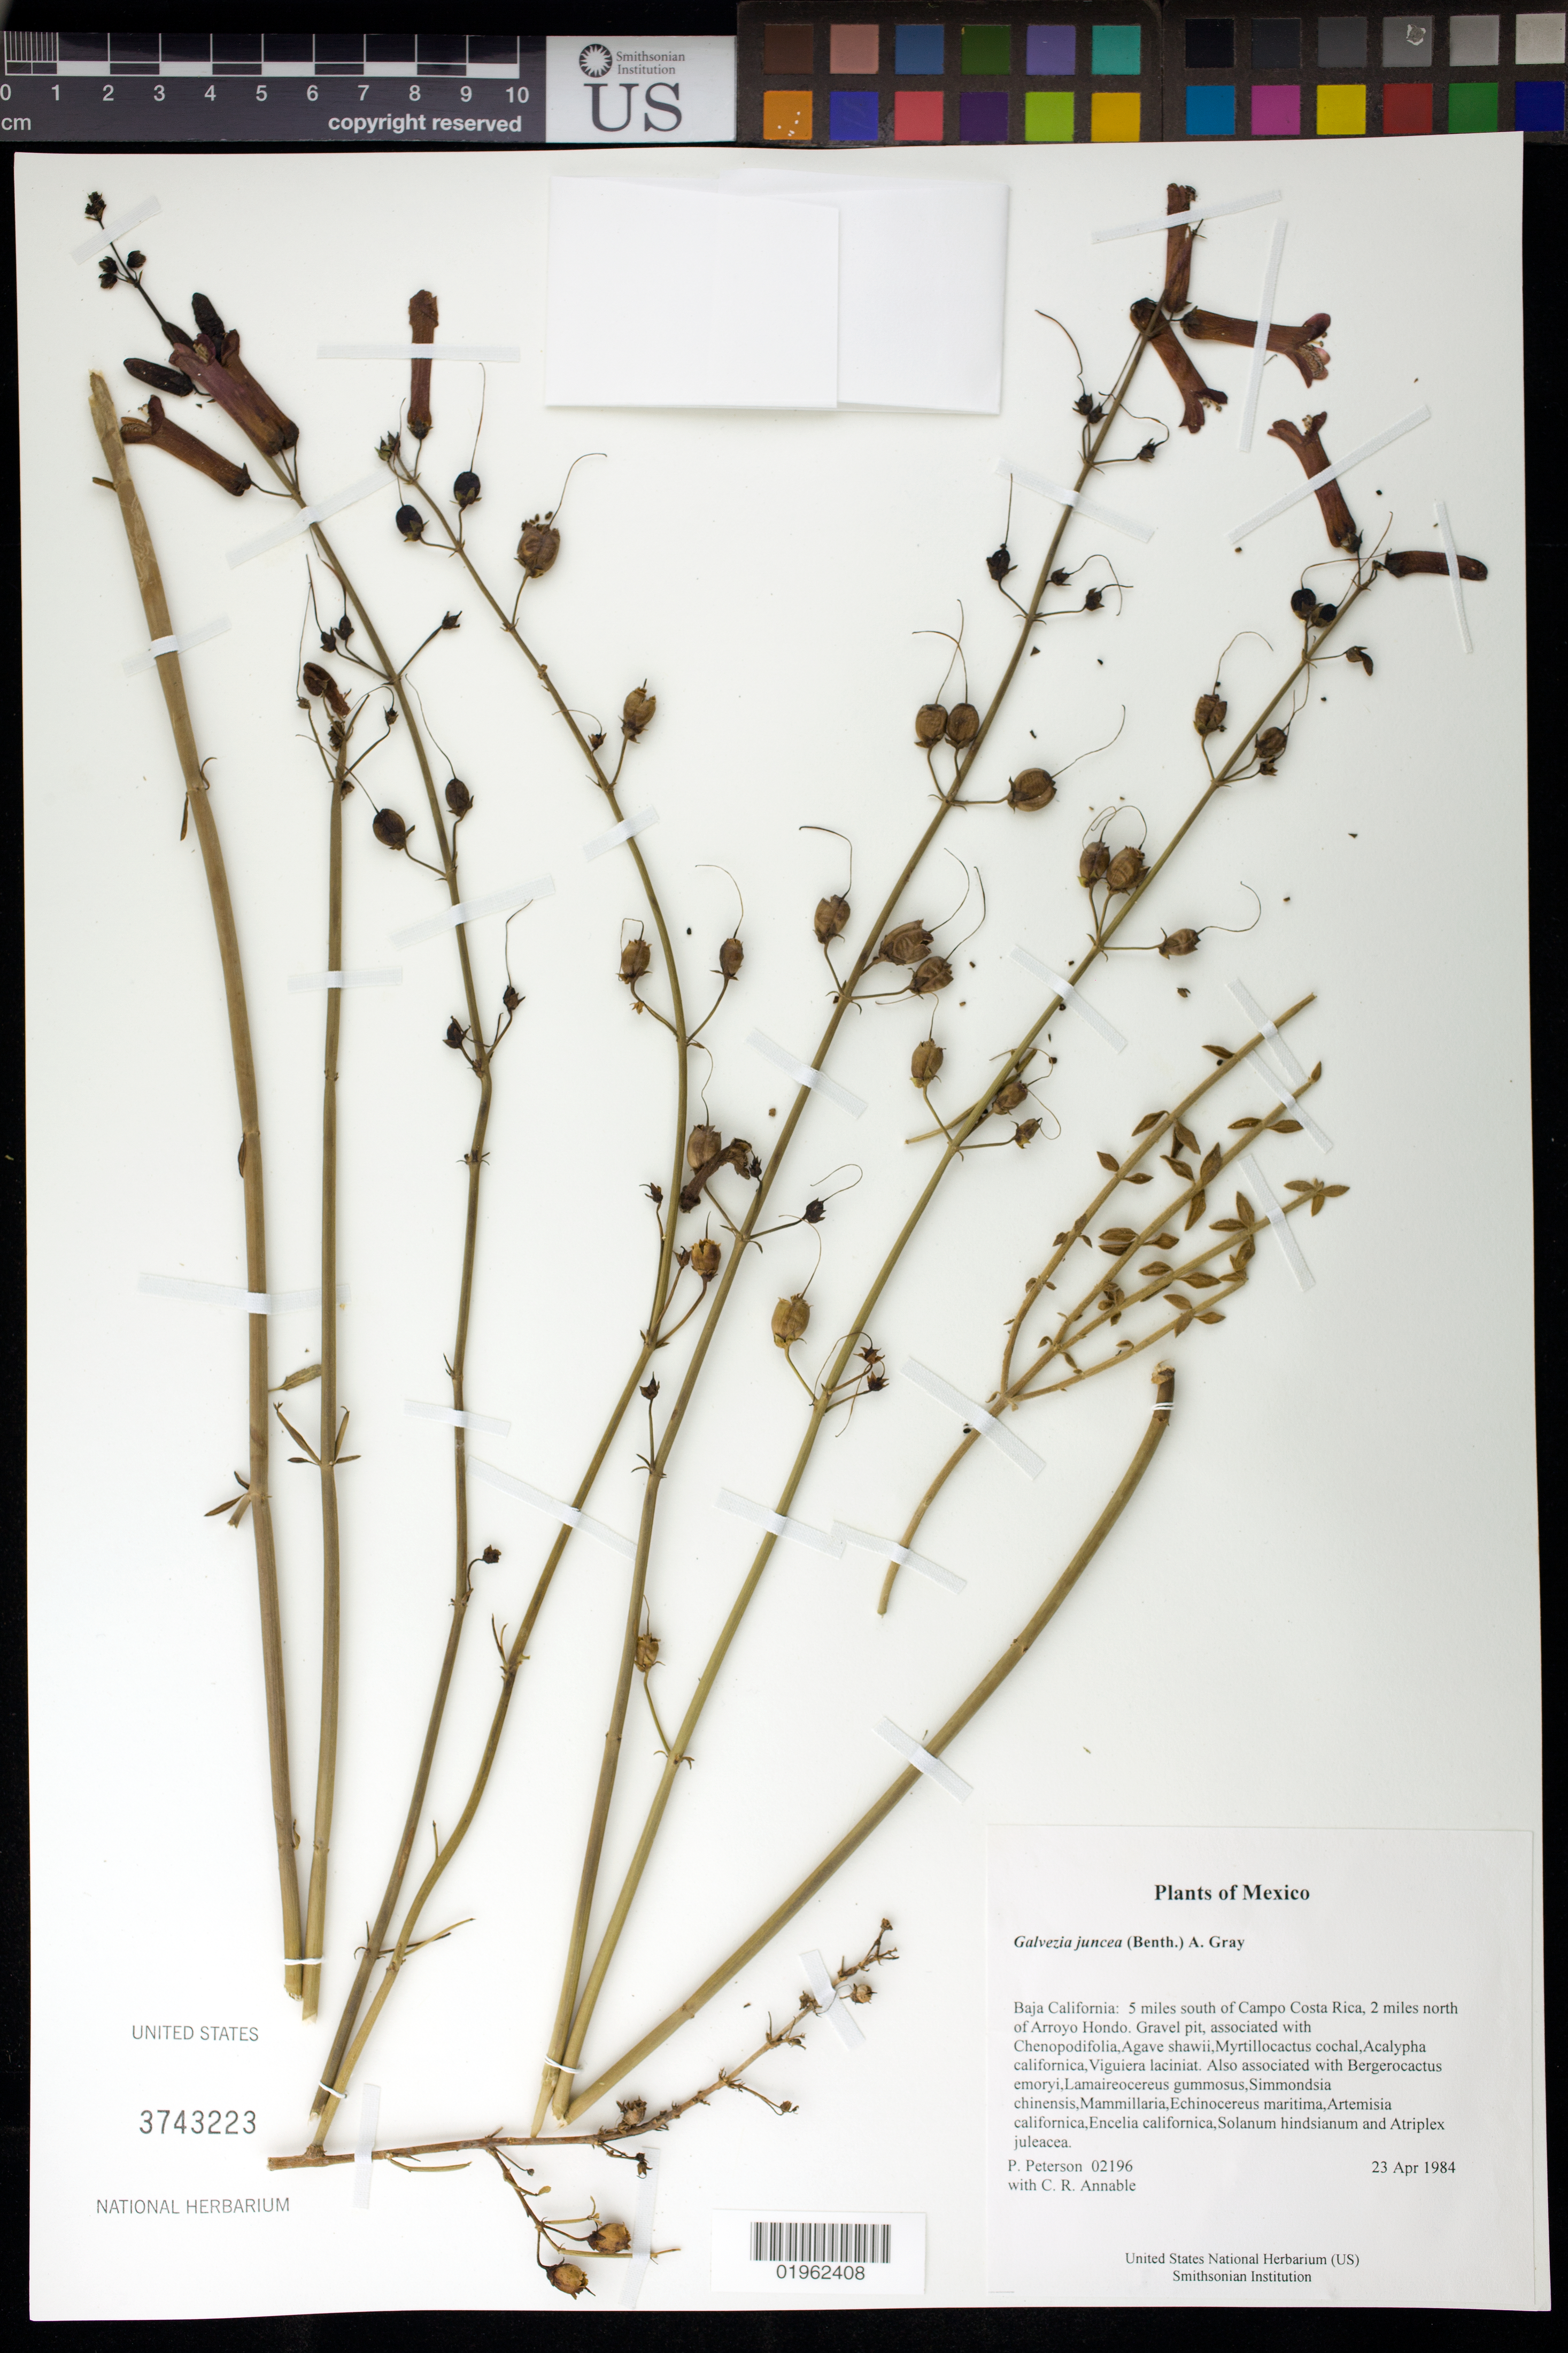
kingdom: Plantae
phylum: Tracheophyta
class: Magnoliopsida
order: Lamiales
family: Plantaginaceae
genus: Gambelia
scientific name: Gambelia juncea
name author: (Benth.) D.A. Sutton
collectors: P. M. Peterson & C. R. Annable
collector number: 02196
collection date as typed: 23 Apr 1984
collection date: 1984-04-23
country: Mexico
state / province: Baja California Norte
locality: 5 miles south of Campo Costa Rica, 2 miles north of Arroyo Hondo.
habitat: Gravel pit, associated with Chenopodifolia,Agave shawii,Myrtillocactus cochal,Acalypha californica,Viguiera laciniat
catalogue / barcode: US 3743223